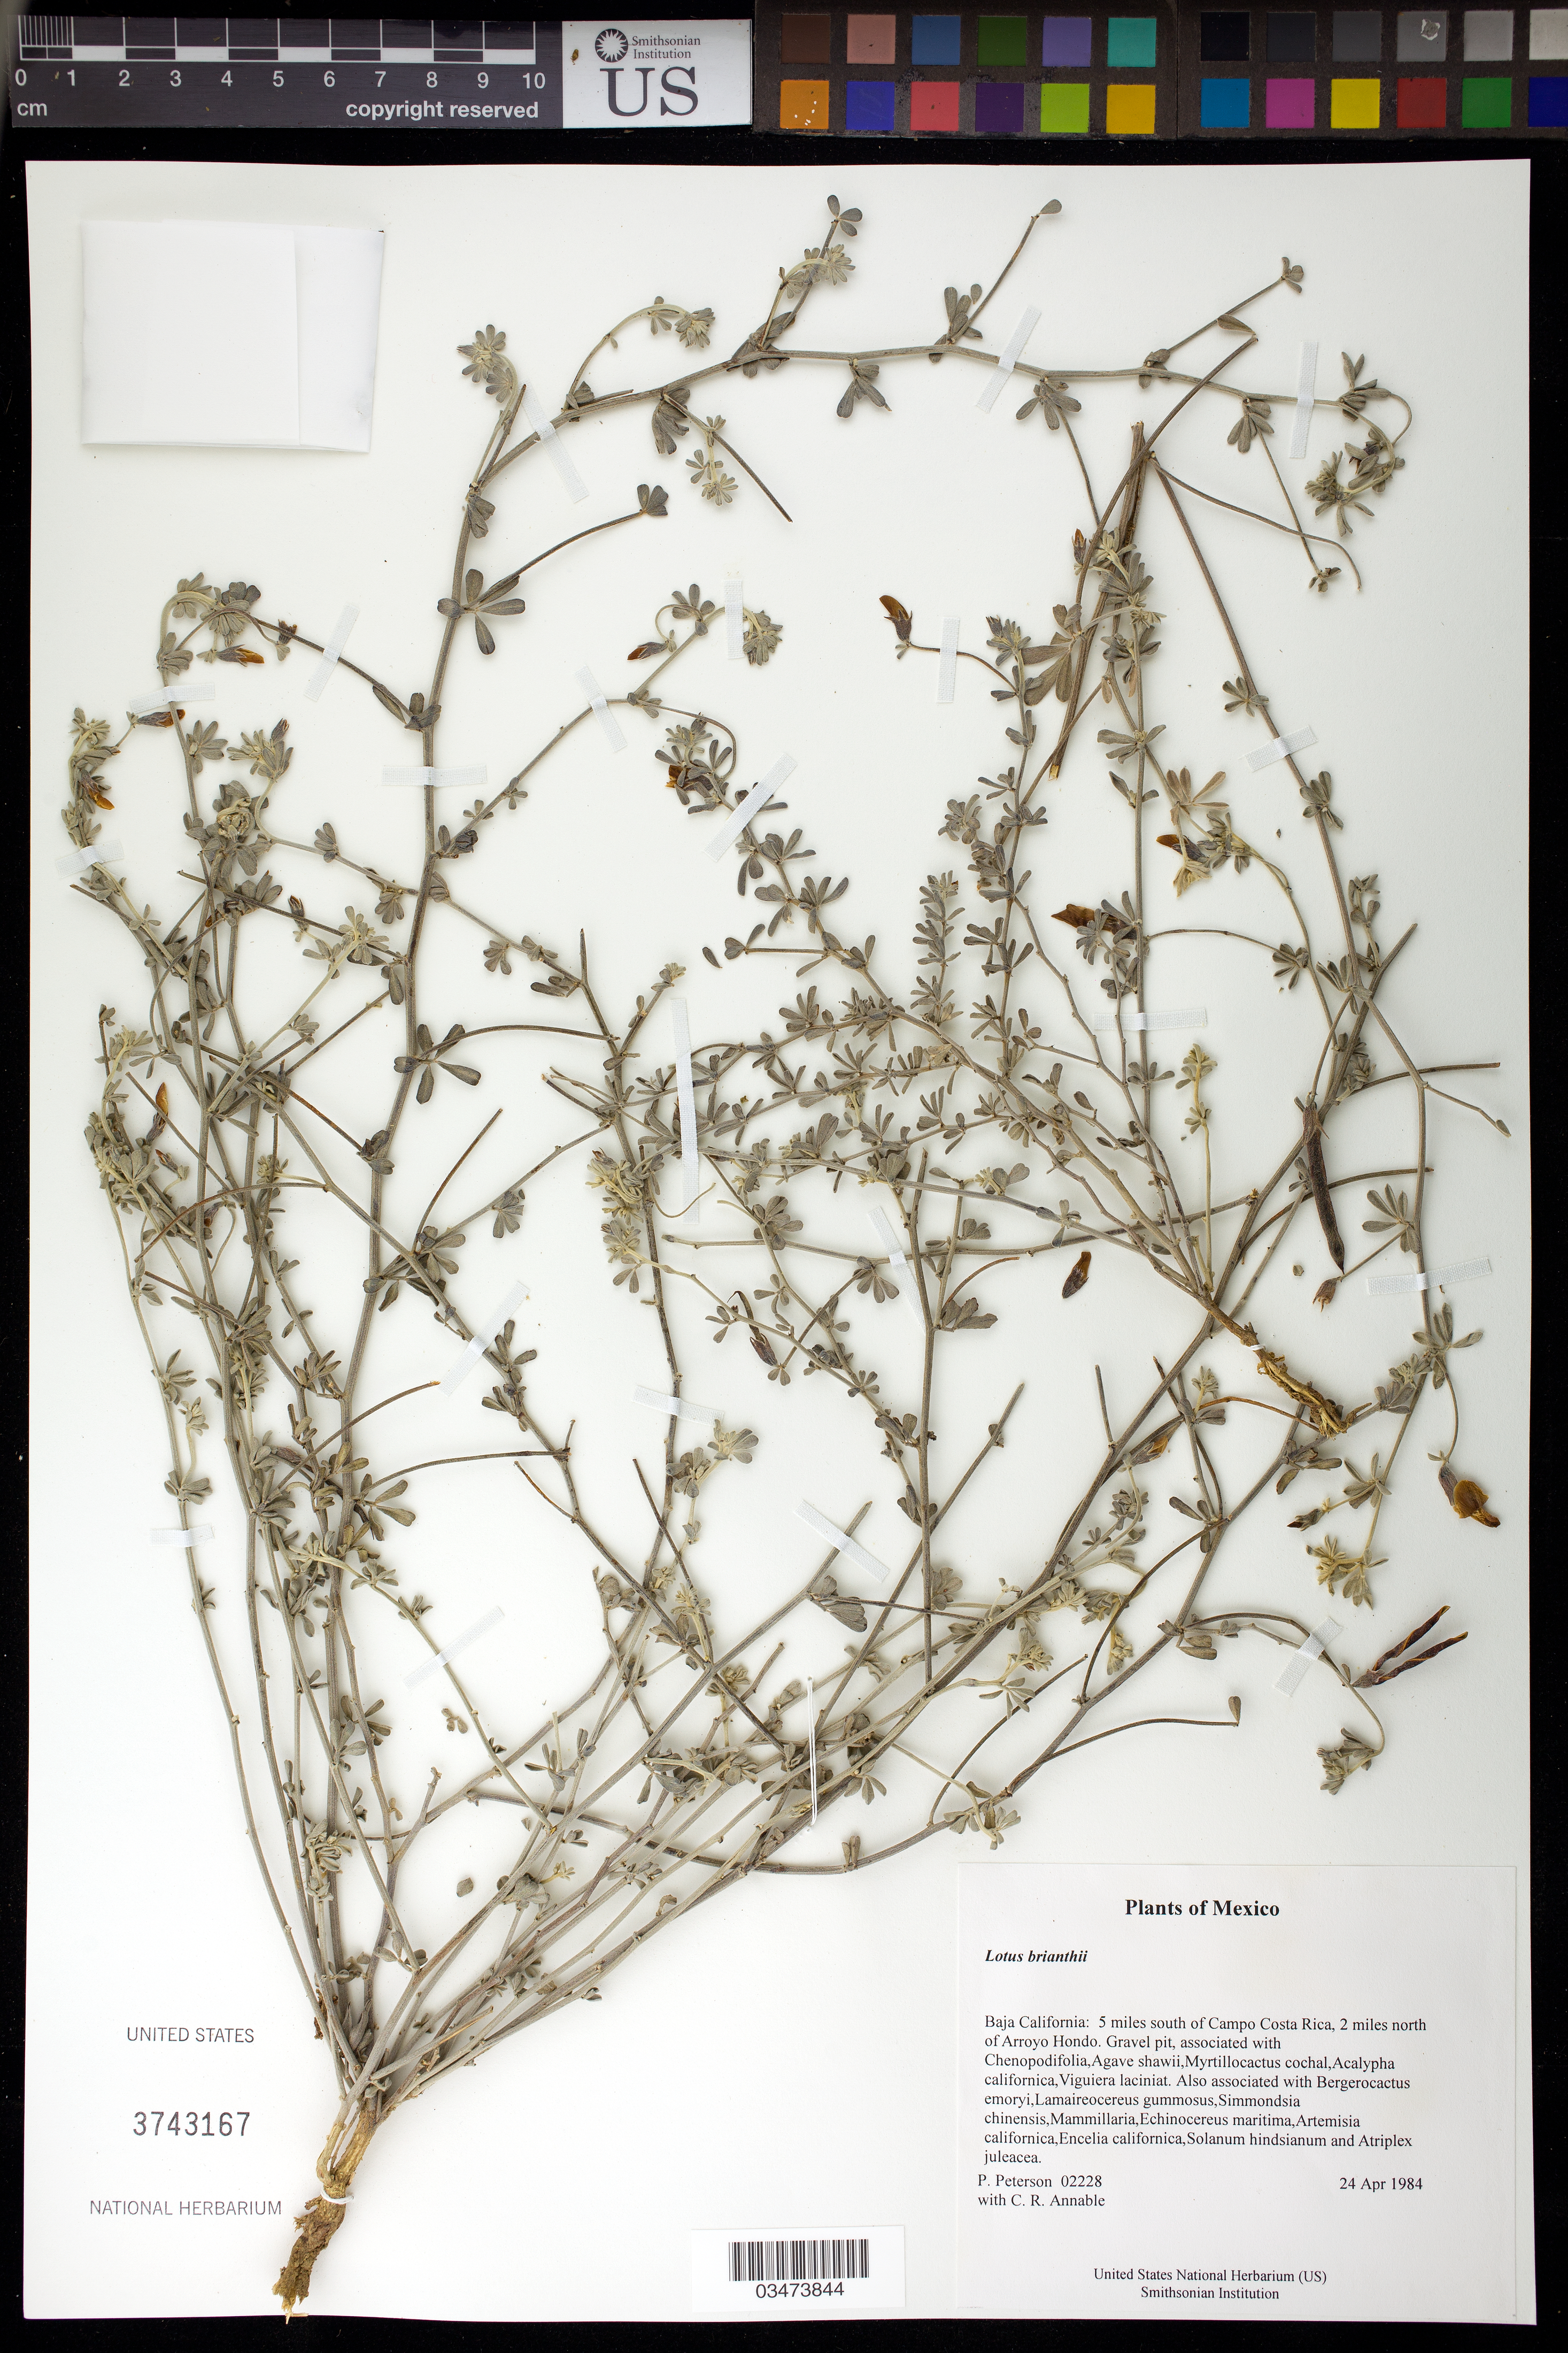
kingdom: Plantae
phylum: Tracheophyta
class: Magnoliopsida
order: Fabales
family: Fabaceae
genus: Lotus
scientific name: Lotus bryantii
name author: (Brandegee) Ottley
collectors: P. M. Peterson & C. R. Annable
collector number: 02228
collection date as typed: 24 Apr 1984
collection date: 1984-04-24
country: Mexico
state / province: Baja California Norte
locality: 5 miles south of Campo Costa Rica, 2 miles north of Arroyo Hondo.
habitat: Gravel pit, associated with Chenopodifolia,Agave shawii,Myrtillocactus cochal,Acalypha californica,Viguiera laciniat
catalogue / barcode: US 3743167